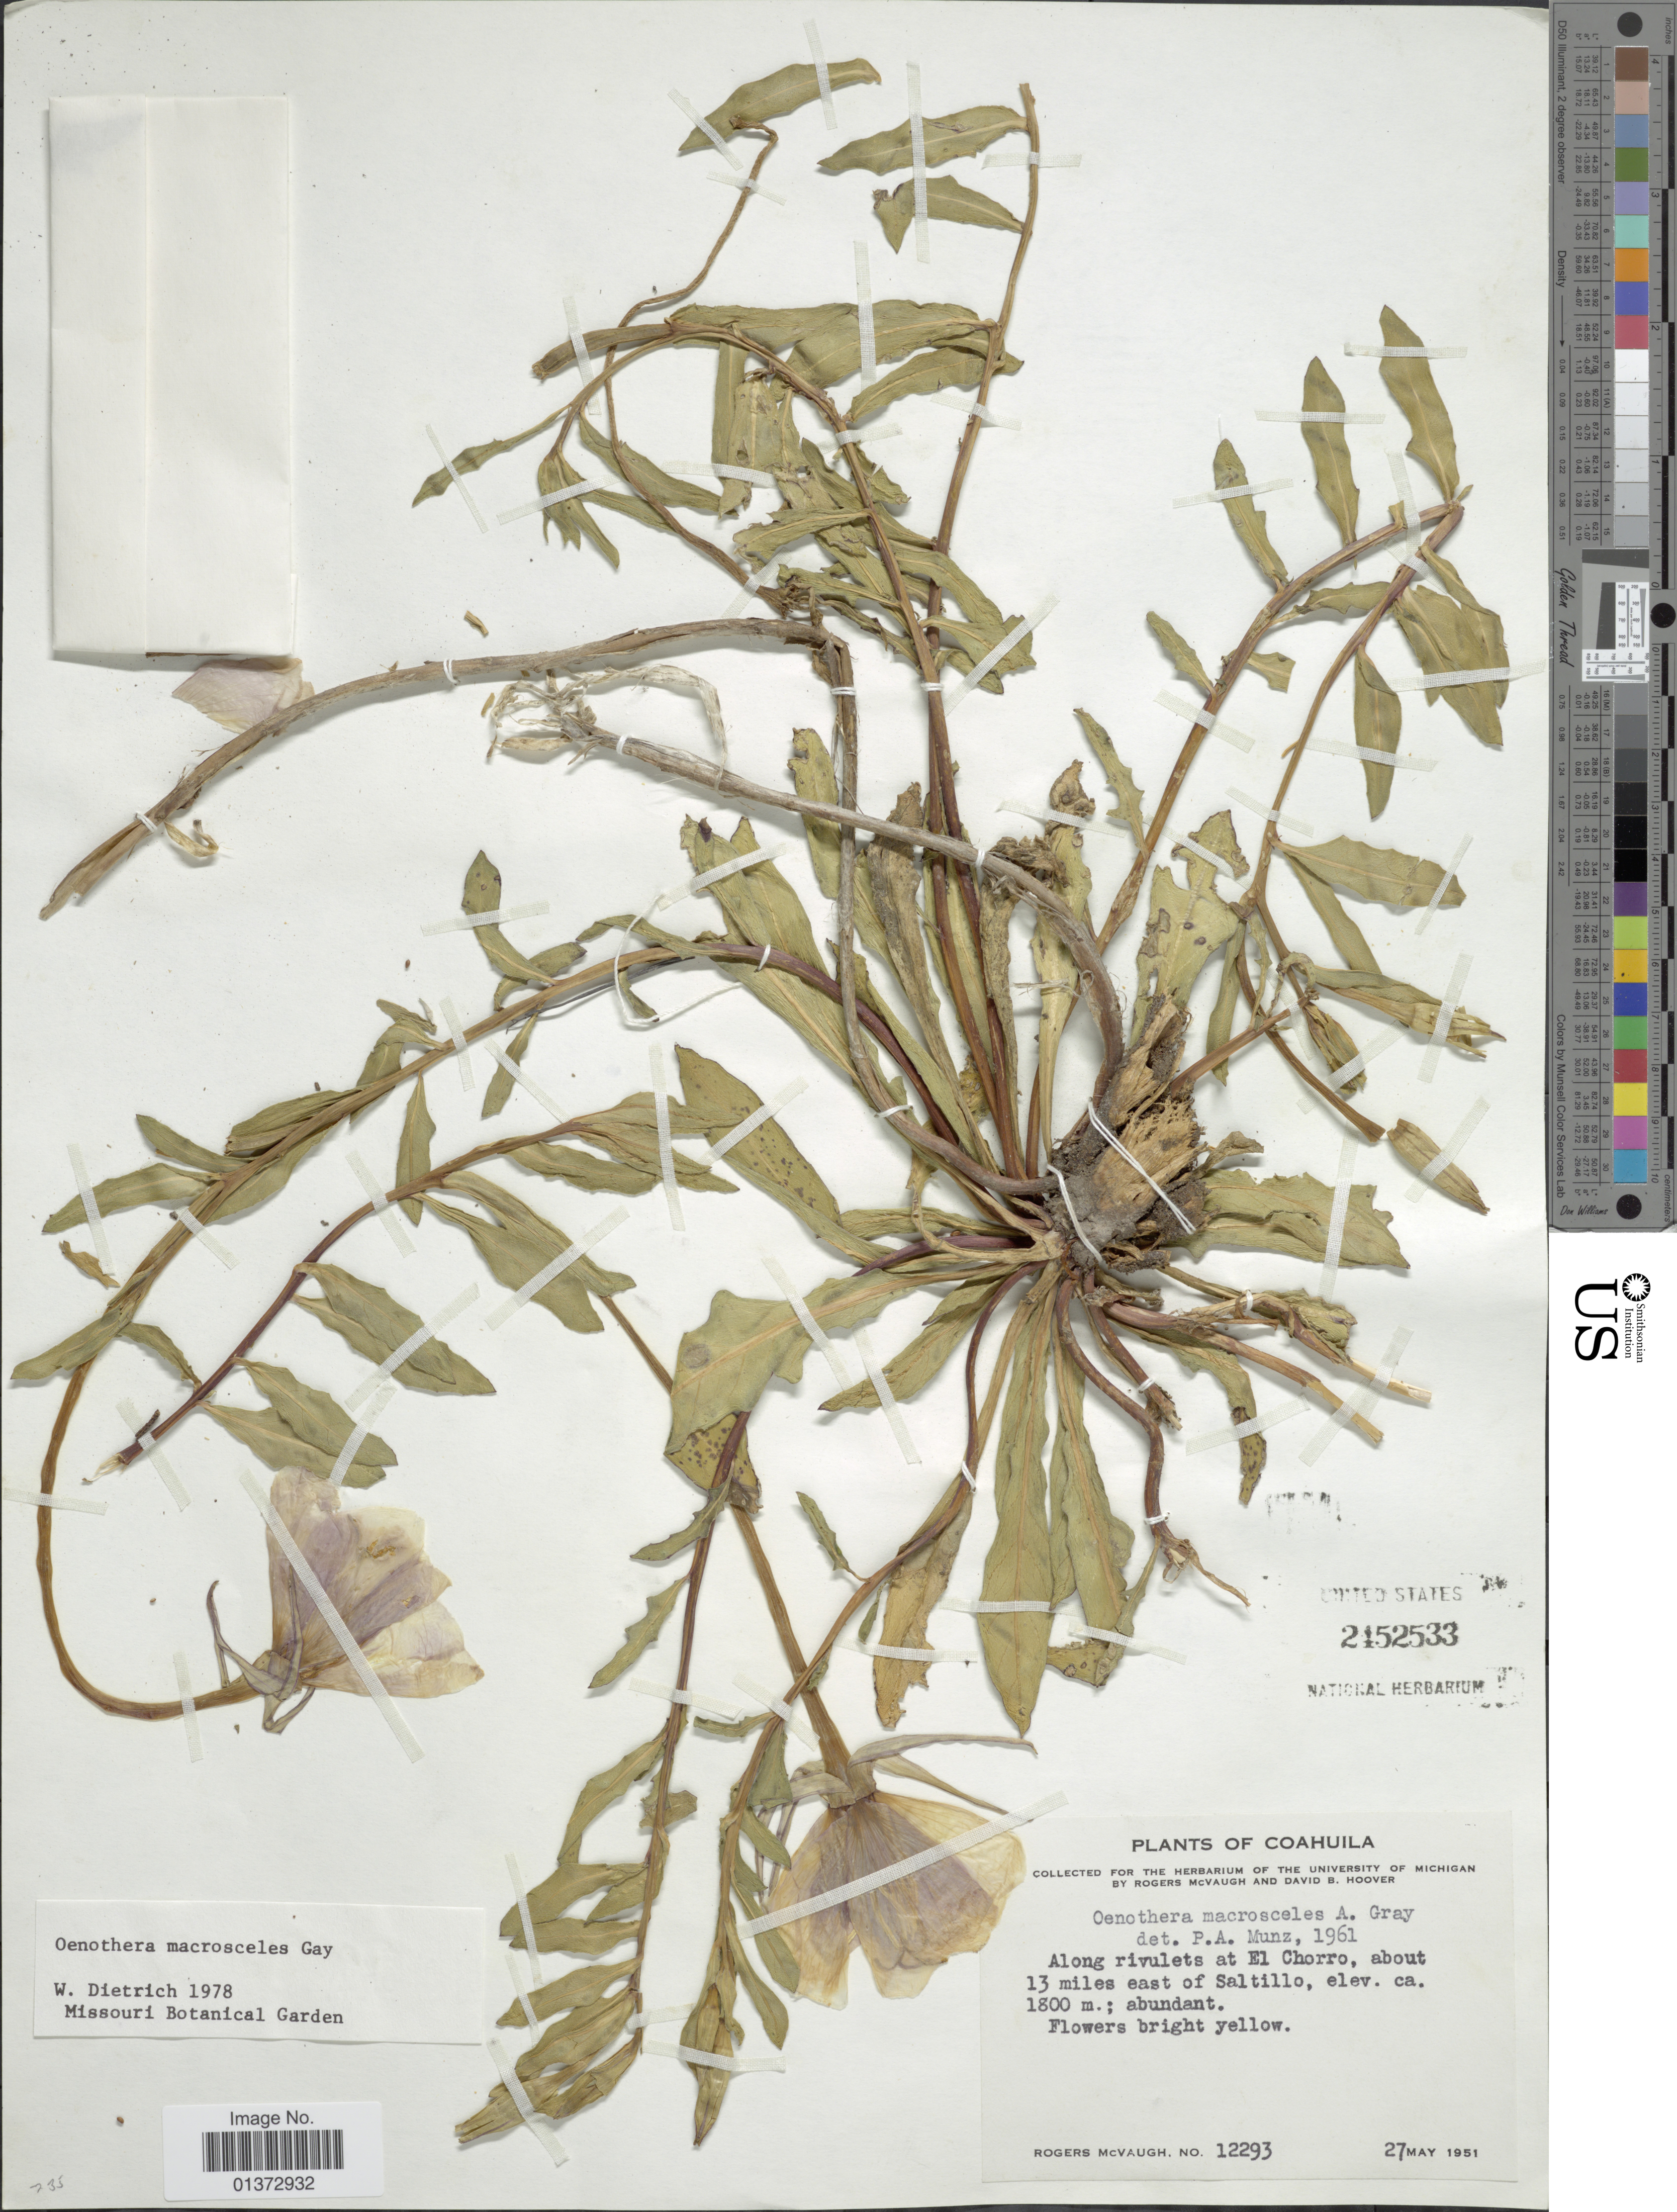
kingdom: Plantae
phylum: Tracheophyta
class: Magnoliopsida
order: Myrtales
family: Onagraceae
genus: Oenothera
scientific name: Oenothera macrosceles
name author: A. Gray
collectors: R. McVaugh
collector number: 12293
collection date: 1951-05-27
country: Mexico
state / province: Coahuila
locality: Along rivulets at El Chorro, about 13 miles east of Saltillo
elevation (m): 1800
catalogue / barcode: US 2452533